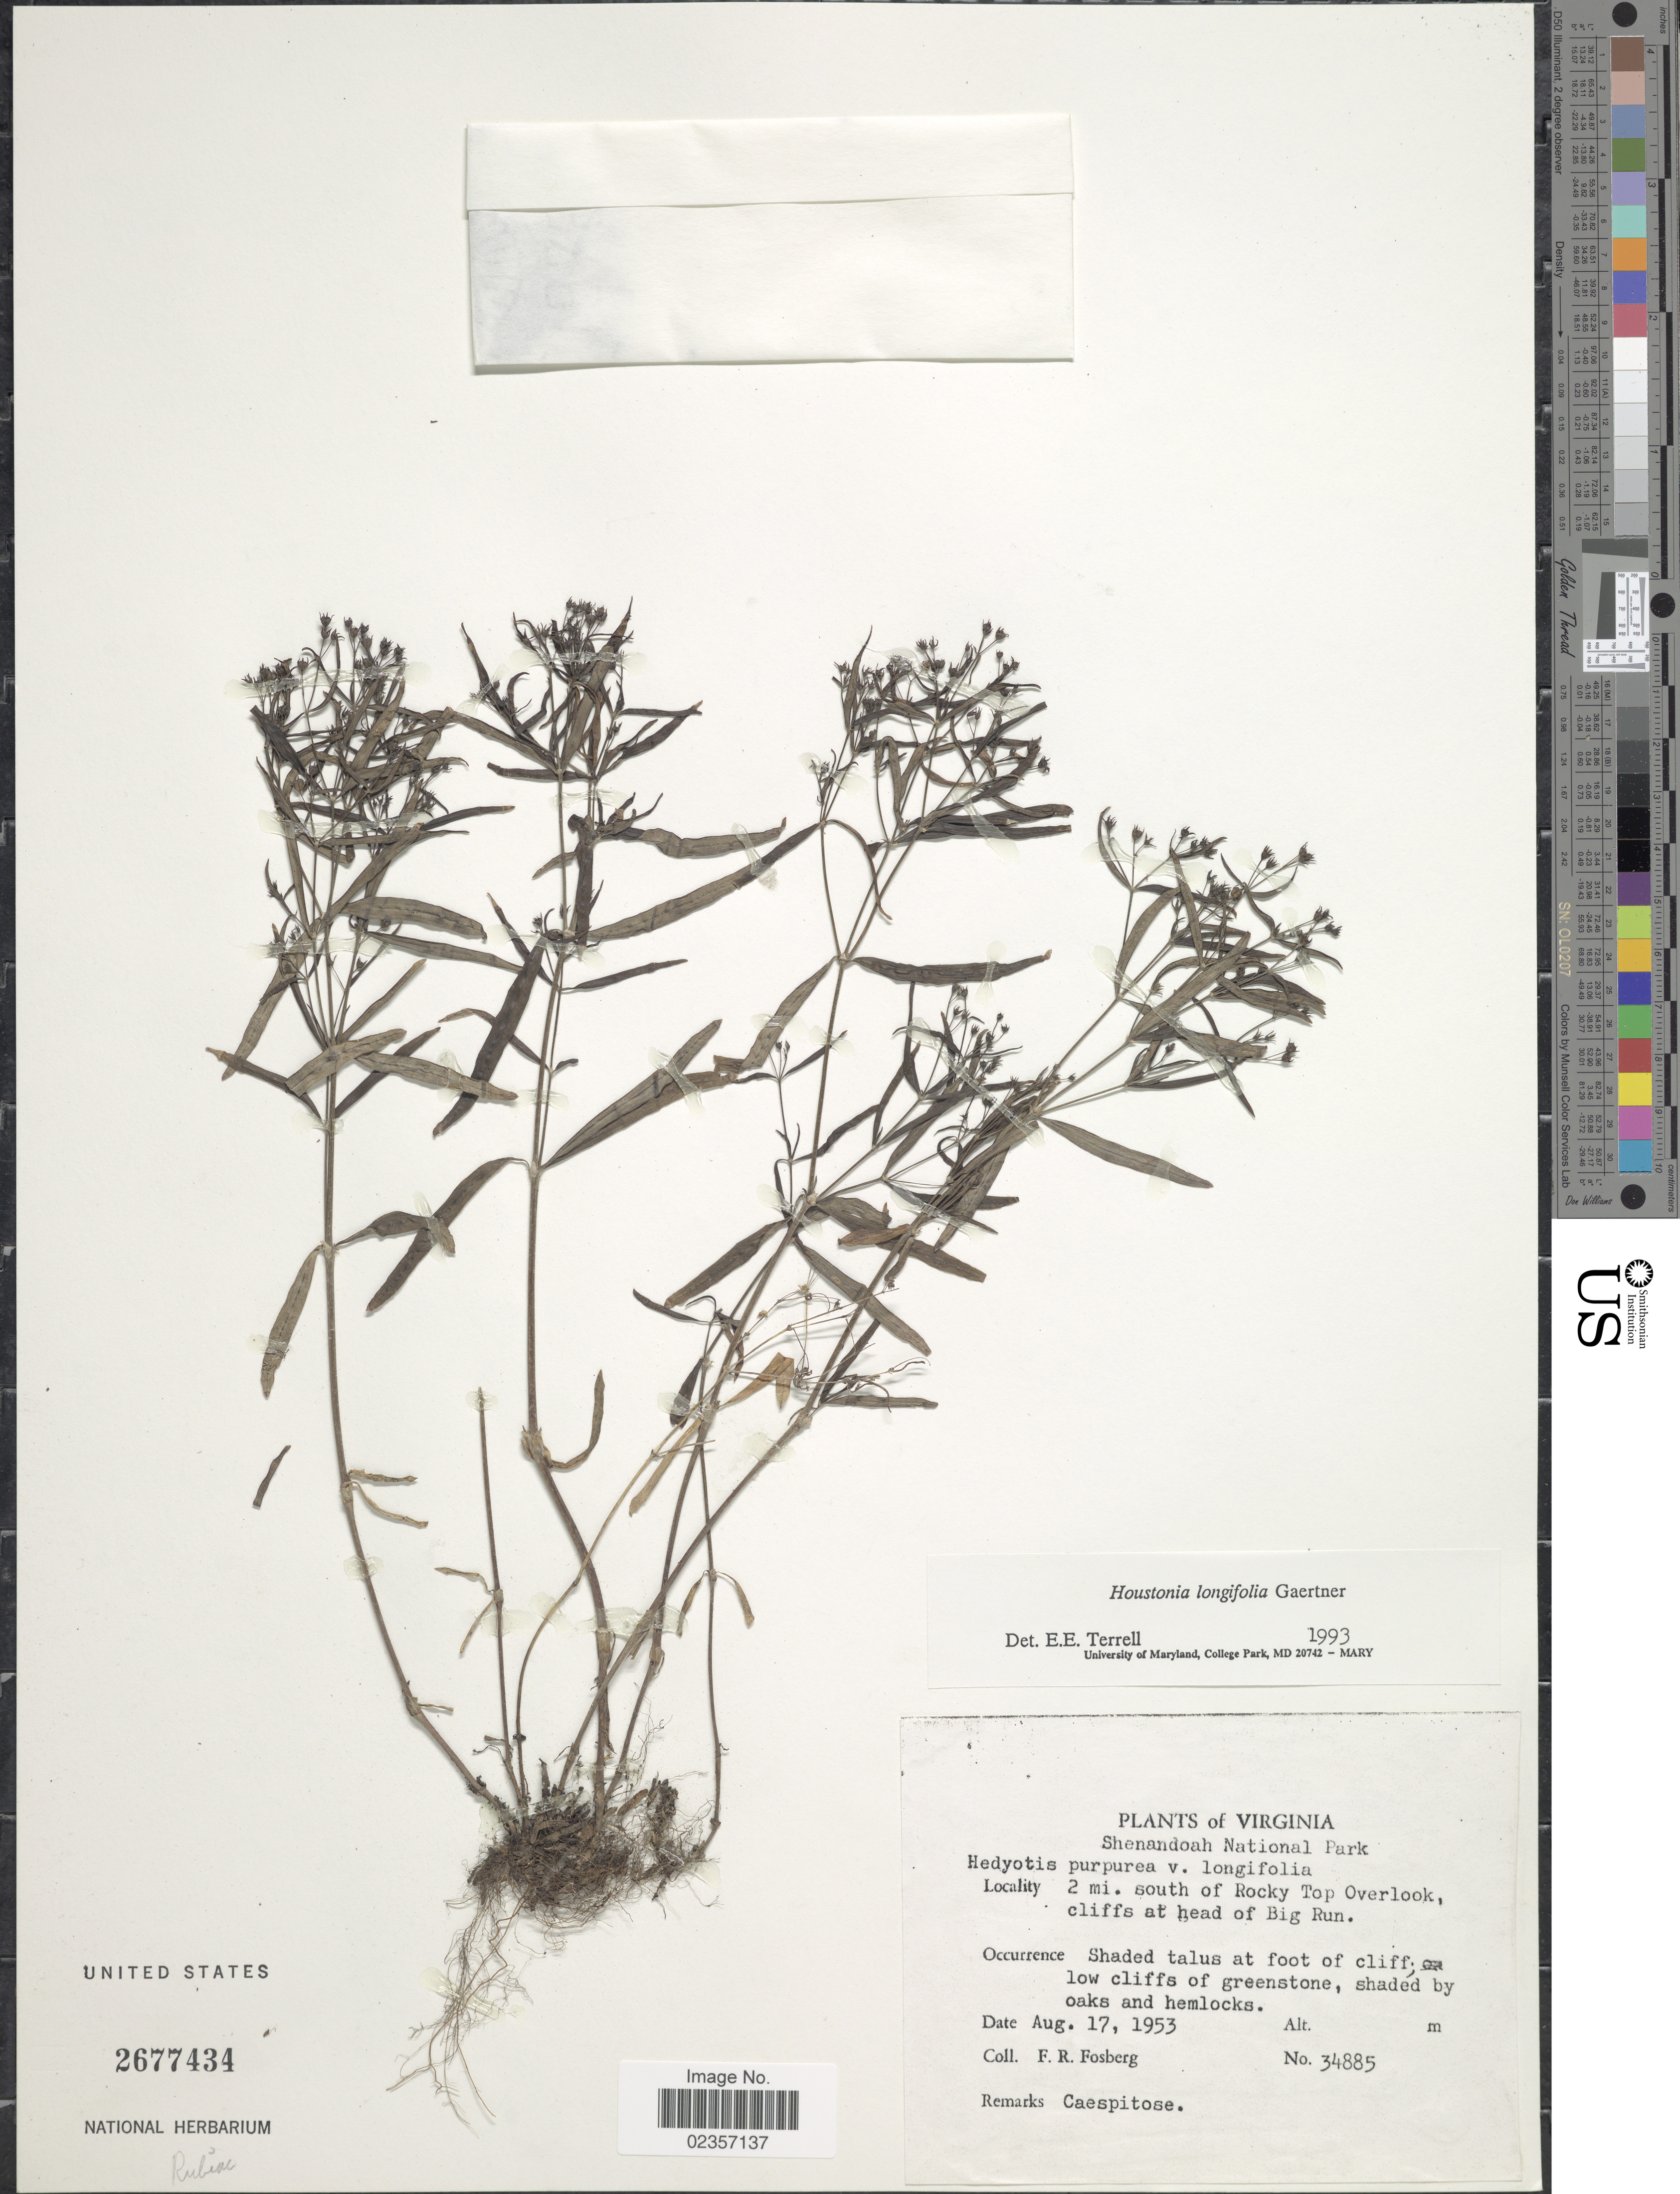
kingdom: Plantae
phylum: Tracheophyta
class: Magnoliopsida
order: Gentianales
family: Rubiaceae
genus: Houstonia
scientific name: Houstonia longifolia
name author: Gaertn.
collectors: F. R. Fosberg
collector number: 34885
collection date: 1953-08-17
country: United States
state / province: Virginia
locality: Shenandoah National Park, 2 mi south of Rocky Top Overlook, cliffs at head of Big Run, Shaded talus at foot of cliff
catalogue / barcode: US 2677434